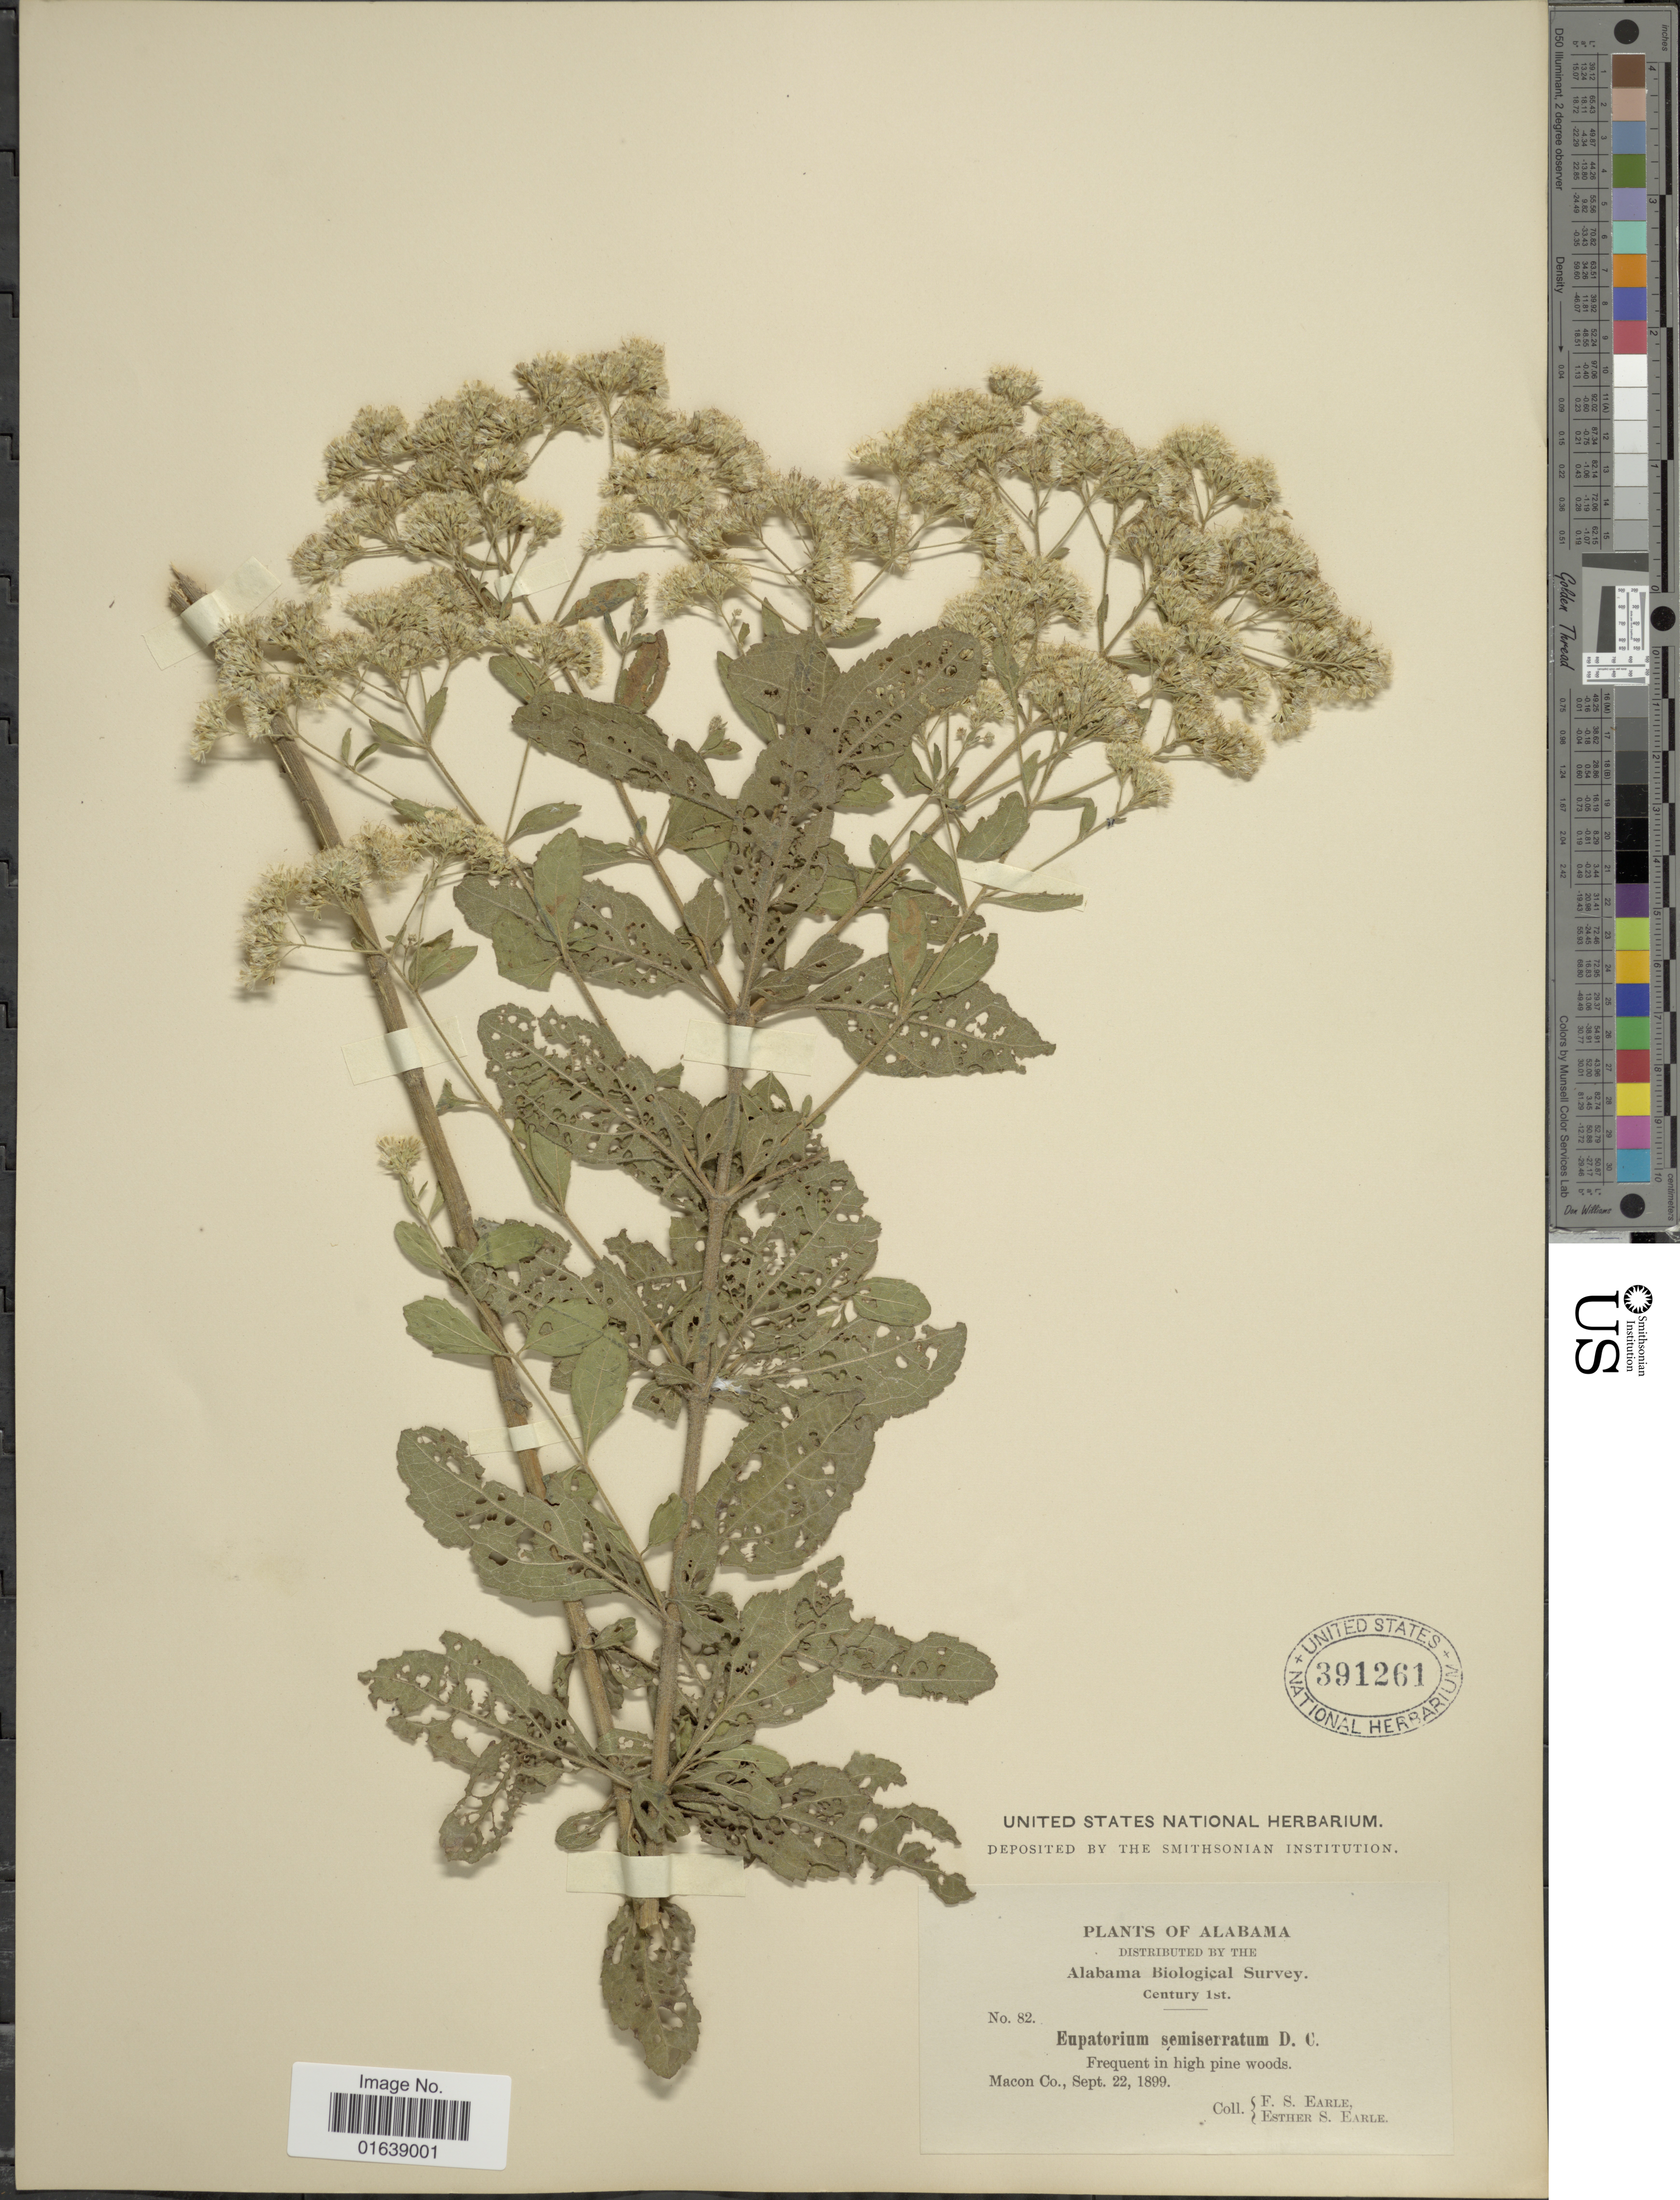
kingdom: Plantae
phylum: Tracheophyta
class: Magnoliopsida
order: Asterales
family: Asteraceae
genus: Eupatorium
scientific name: Eupatorium cuneifolium var. semiserratum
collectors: F. S. Earle & E. S. Earle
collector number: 82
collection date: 1899-09-22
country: United States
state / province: Alabama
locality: Alabama. Macon Co. Frequent in high pine woods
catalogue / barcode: US 391261